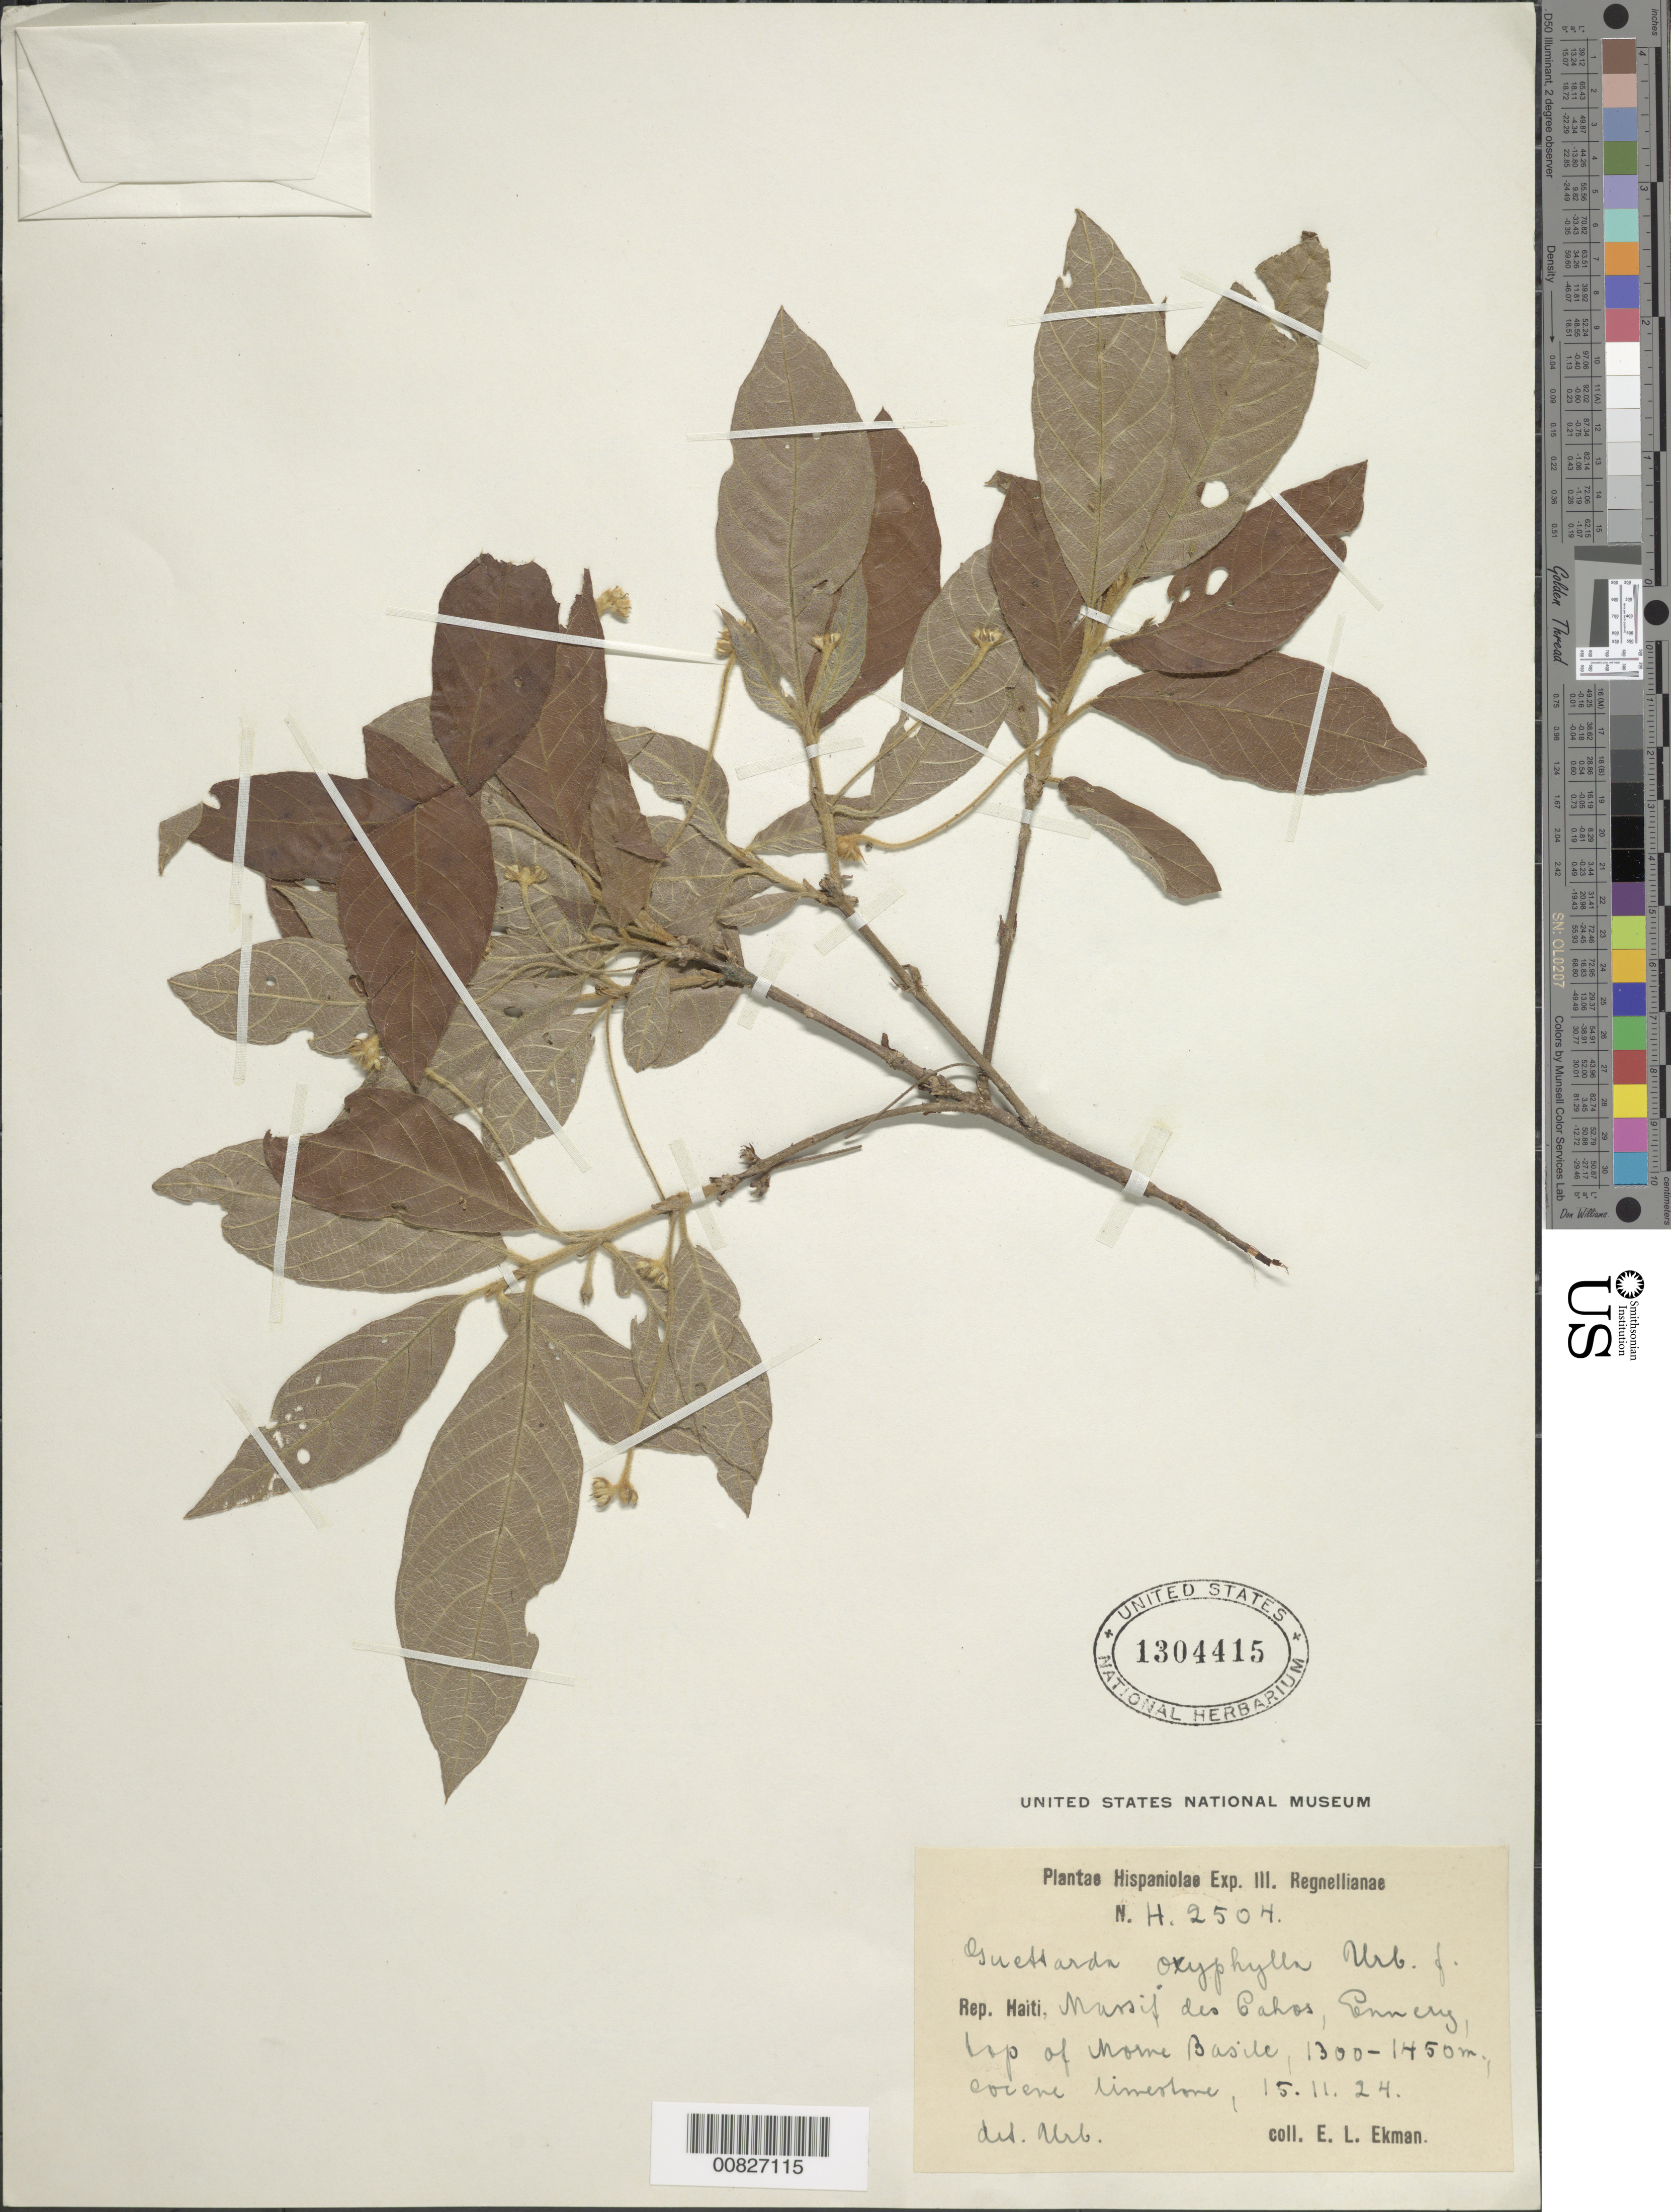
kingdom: Plantae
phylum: Tracheophyta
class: Magnoliopsida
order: Gentianales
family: Rubiaceae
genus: Guettarda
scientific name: Guettarda oxyphylla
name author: Urb.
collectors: E. L. Ekman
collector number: H 2504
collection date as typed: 15 Nov 1924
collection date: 1924-11-15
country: Haiti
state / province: Artibonite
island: Hispaniola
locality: Massif des Cahos, Ennery, top of Morne Basile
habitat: Eocene limestone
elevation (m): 1300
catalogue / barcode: US 1304415